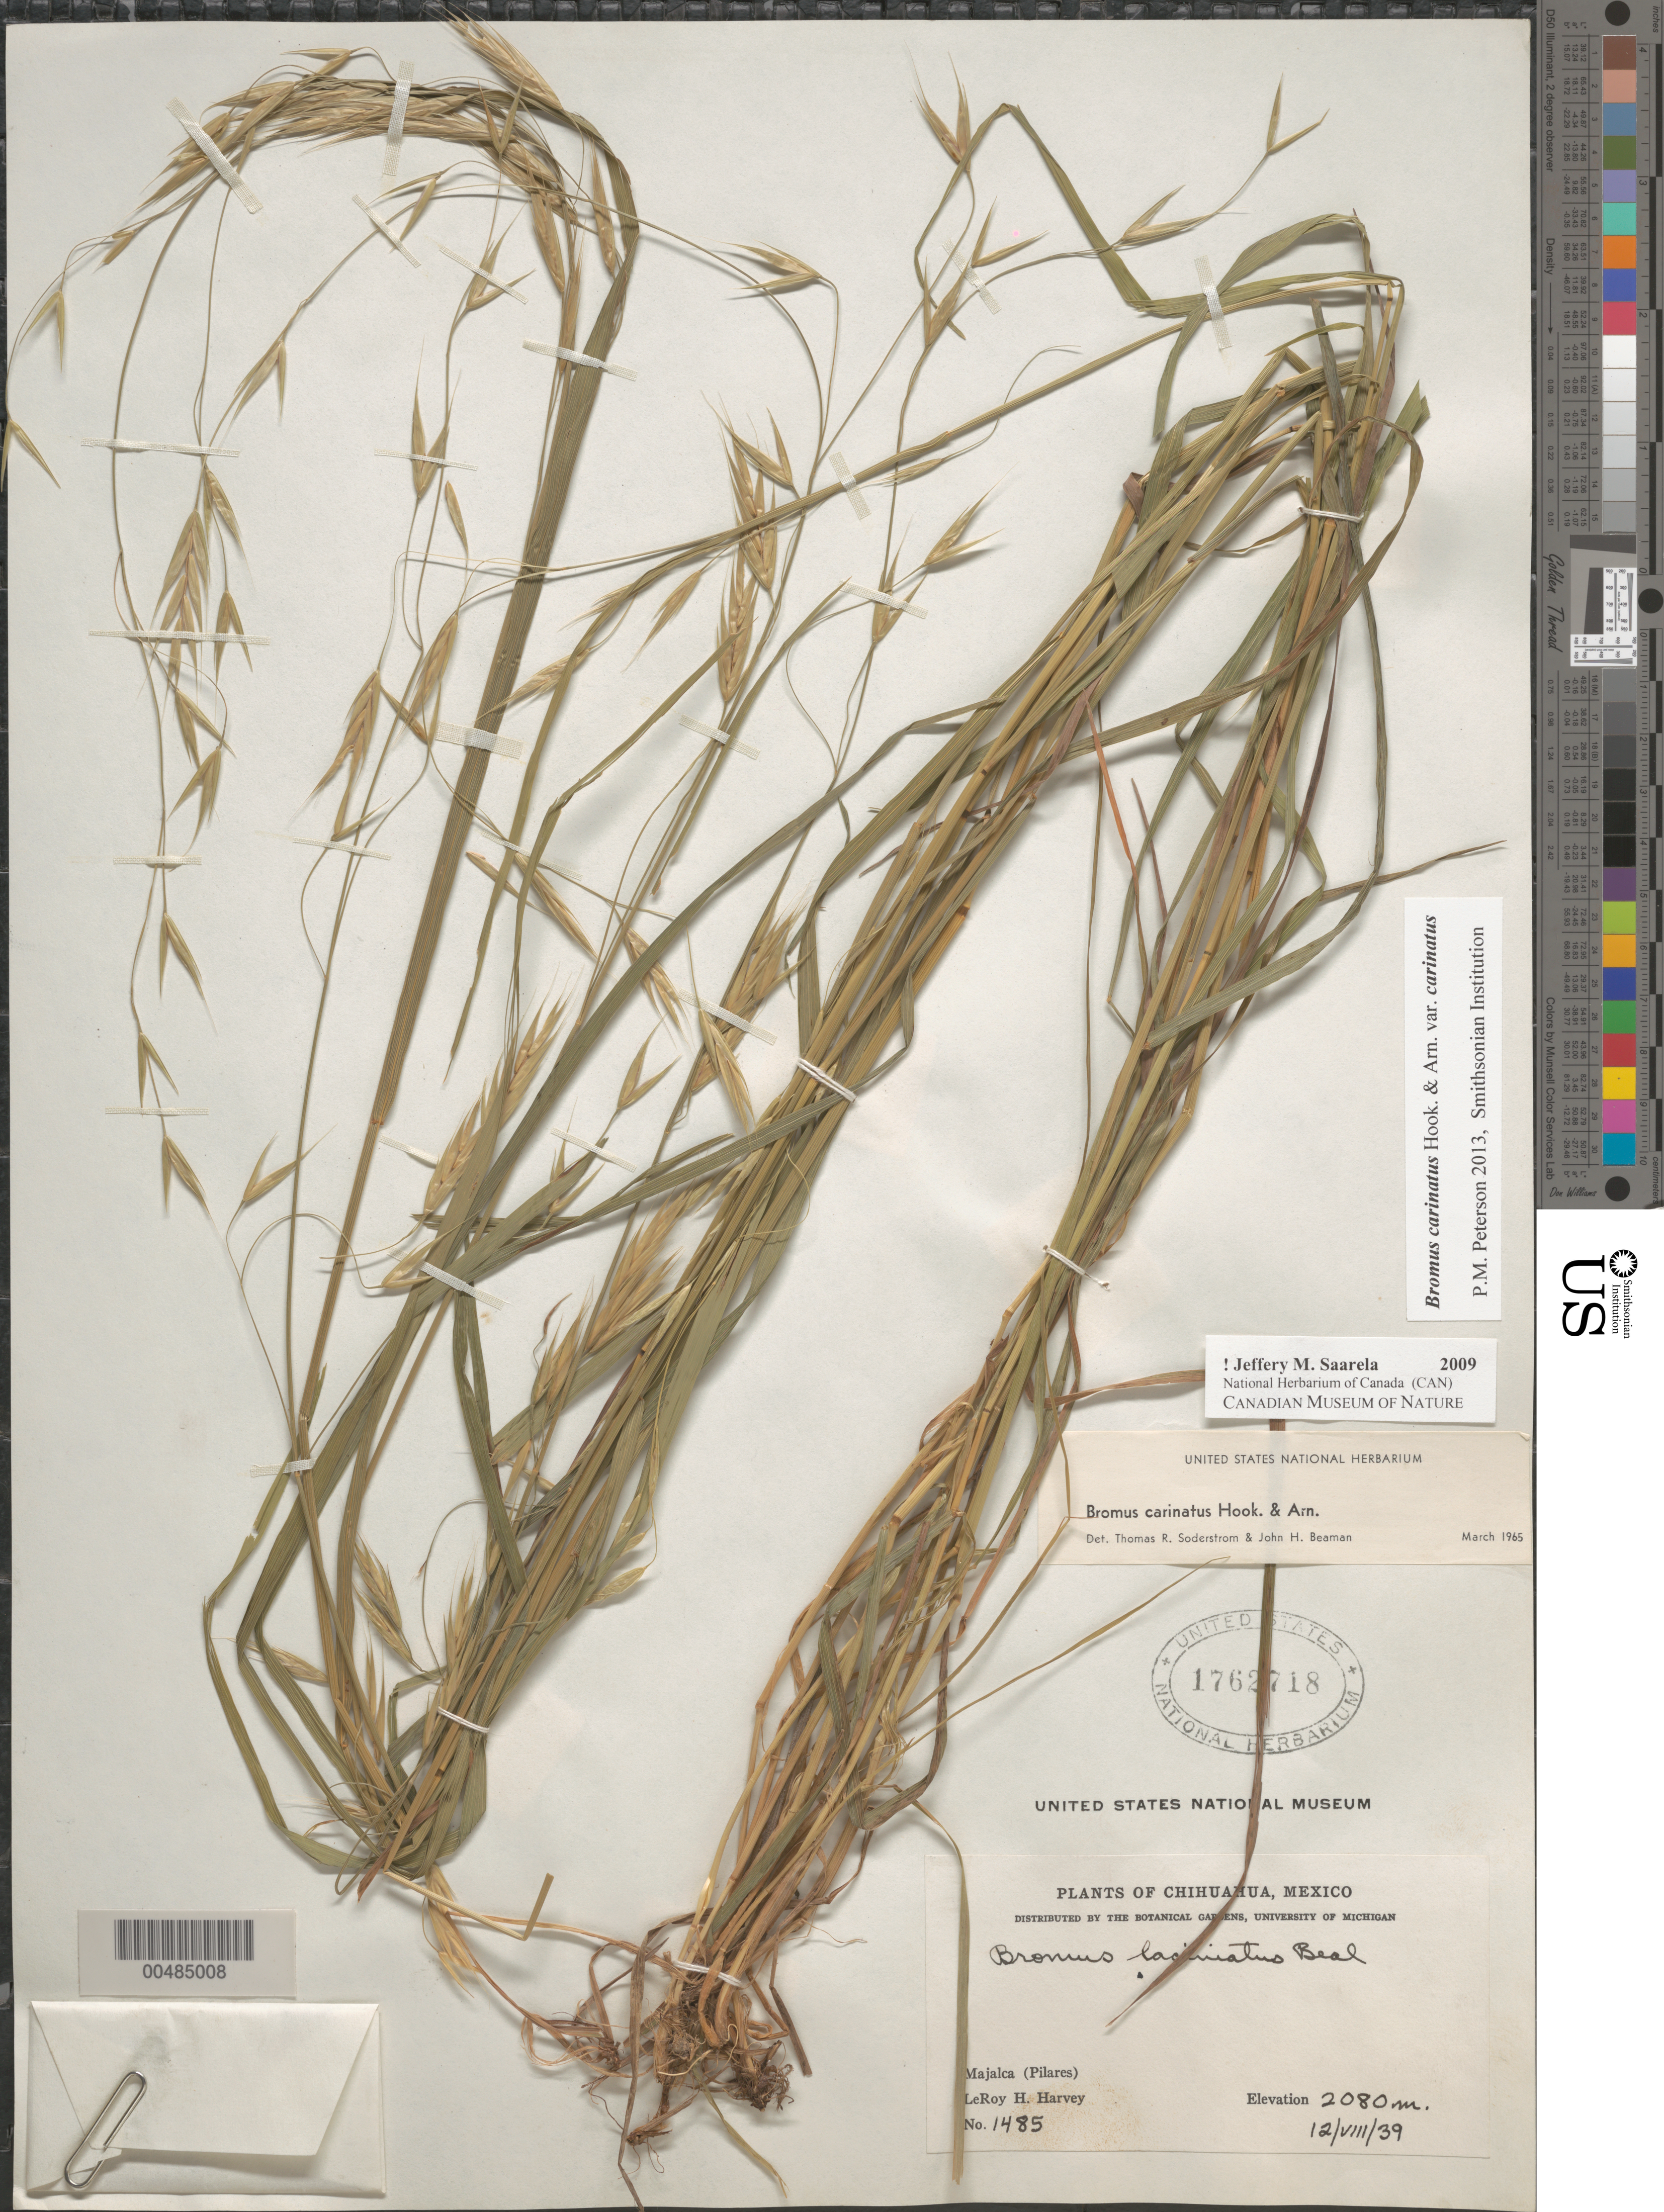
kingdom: Plantae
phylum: Tracheophyta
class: Liliopsida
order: Poales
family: Poaceae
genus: Bromus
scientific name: Bromus carinatus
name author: Hook. & Arn.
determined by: Soderstrom, T. R.; Beaman, J. H.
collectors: L. H. Harvey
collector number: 1485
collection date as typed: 12 Aug 1939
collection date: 1939-08-12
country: Mexico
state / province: Chihuahua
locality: Malaca (Pilares)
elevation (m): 2080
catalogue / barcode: US 1762718